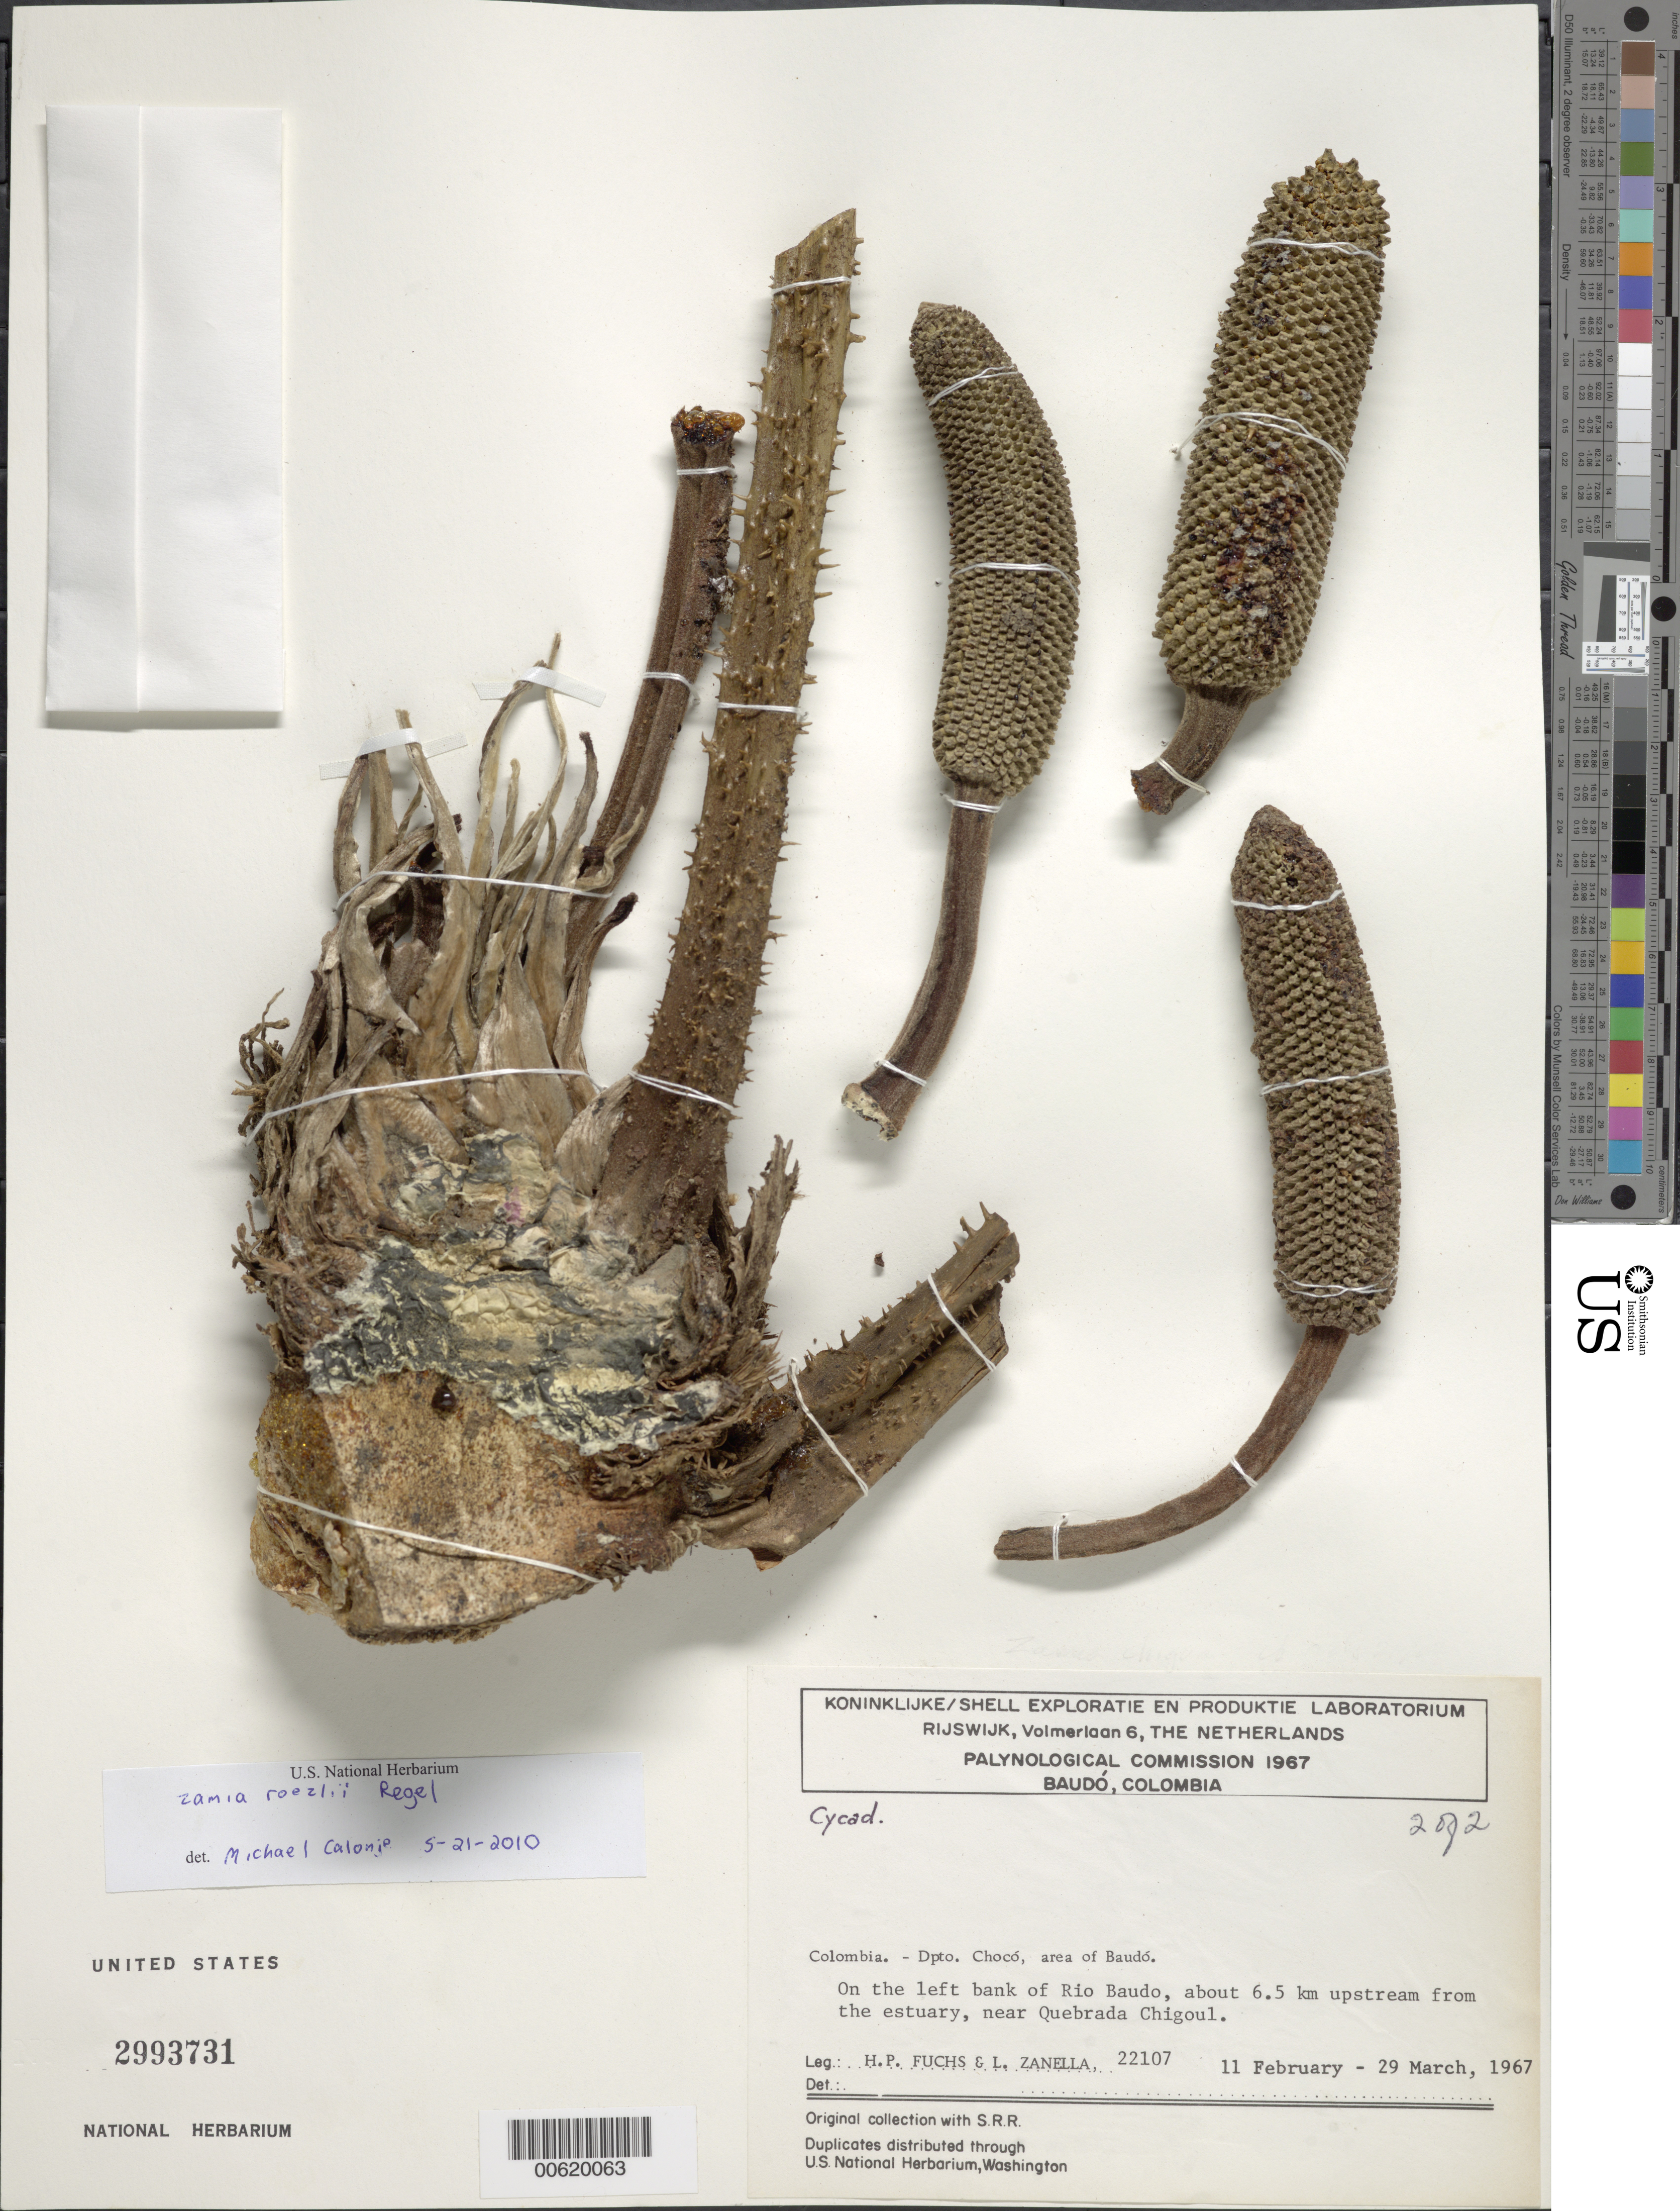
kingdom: Plantae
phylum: Tracheophyta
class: Cycadopsida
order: Cycadales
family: Zamiaceae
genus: Zamia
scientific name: Zamia roezlii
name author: Regel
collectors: H. P. Fuchs & L. Zanella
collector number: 22107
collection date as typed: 11 Feb 1967 to 29 Mar 1967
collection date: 1967-02-11/1967-03-29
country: Colombia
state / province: Chocó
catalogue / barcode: US 2993731